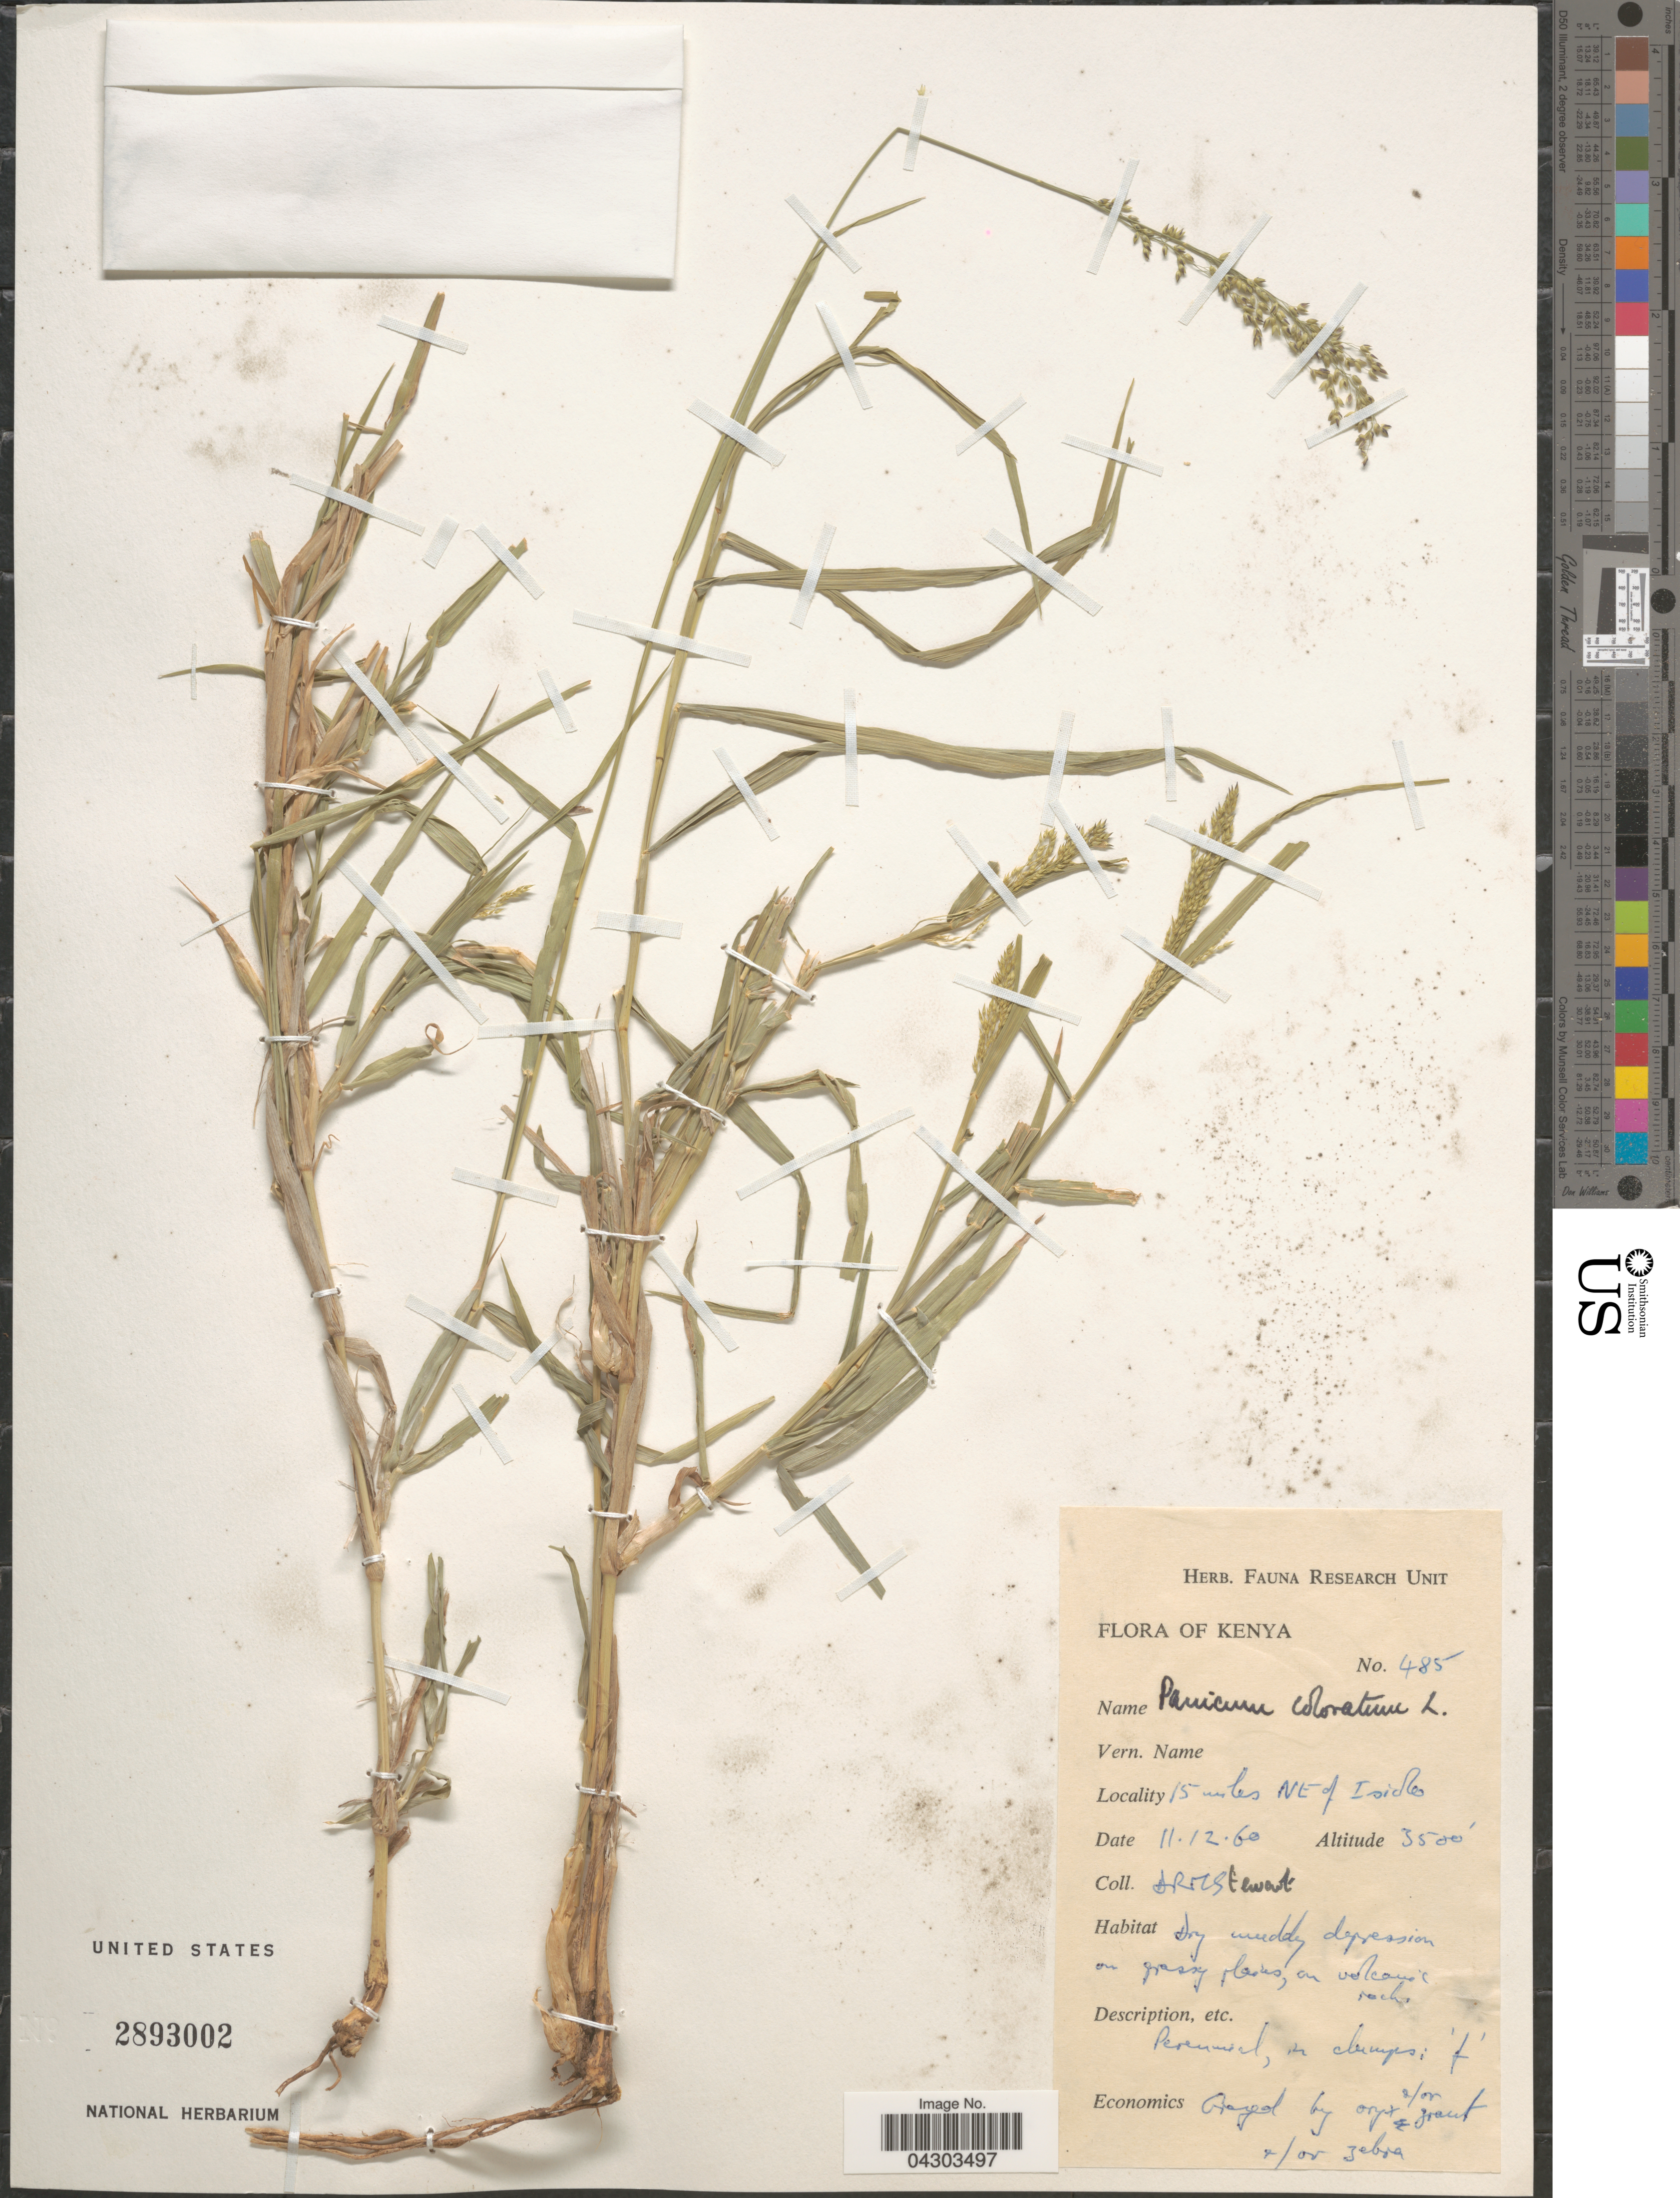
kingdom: Plantae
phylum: Tracheophyta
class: Liliopsida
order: Poales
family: Poaceae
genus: Panicum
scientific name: Panicum coloratum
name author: L.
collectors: D. Stewart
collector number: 485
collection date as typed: Transcribed d/m/y: 11/12/60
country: Kenya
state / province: Isiolo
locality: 15 miles NE of Isiolo.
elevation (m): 1067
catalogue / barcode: US 2893002